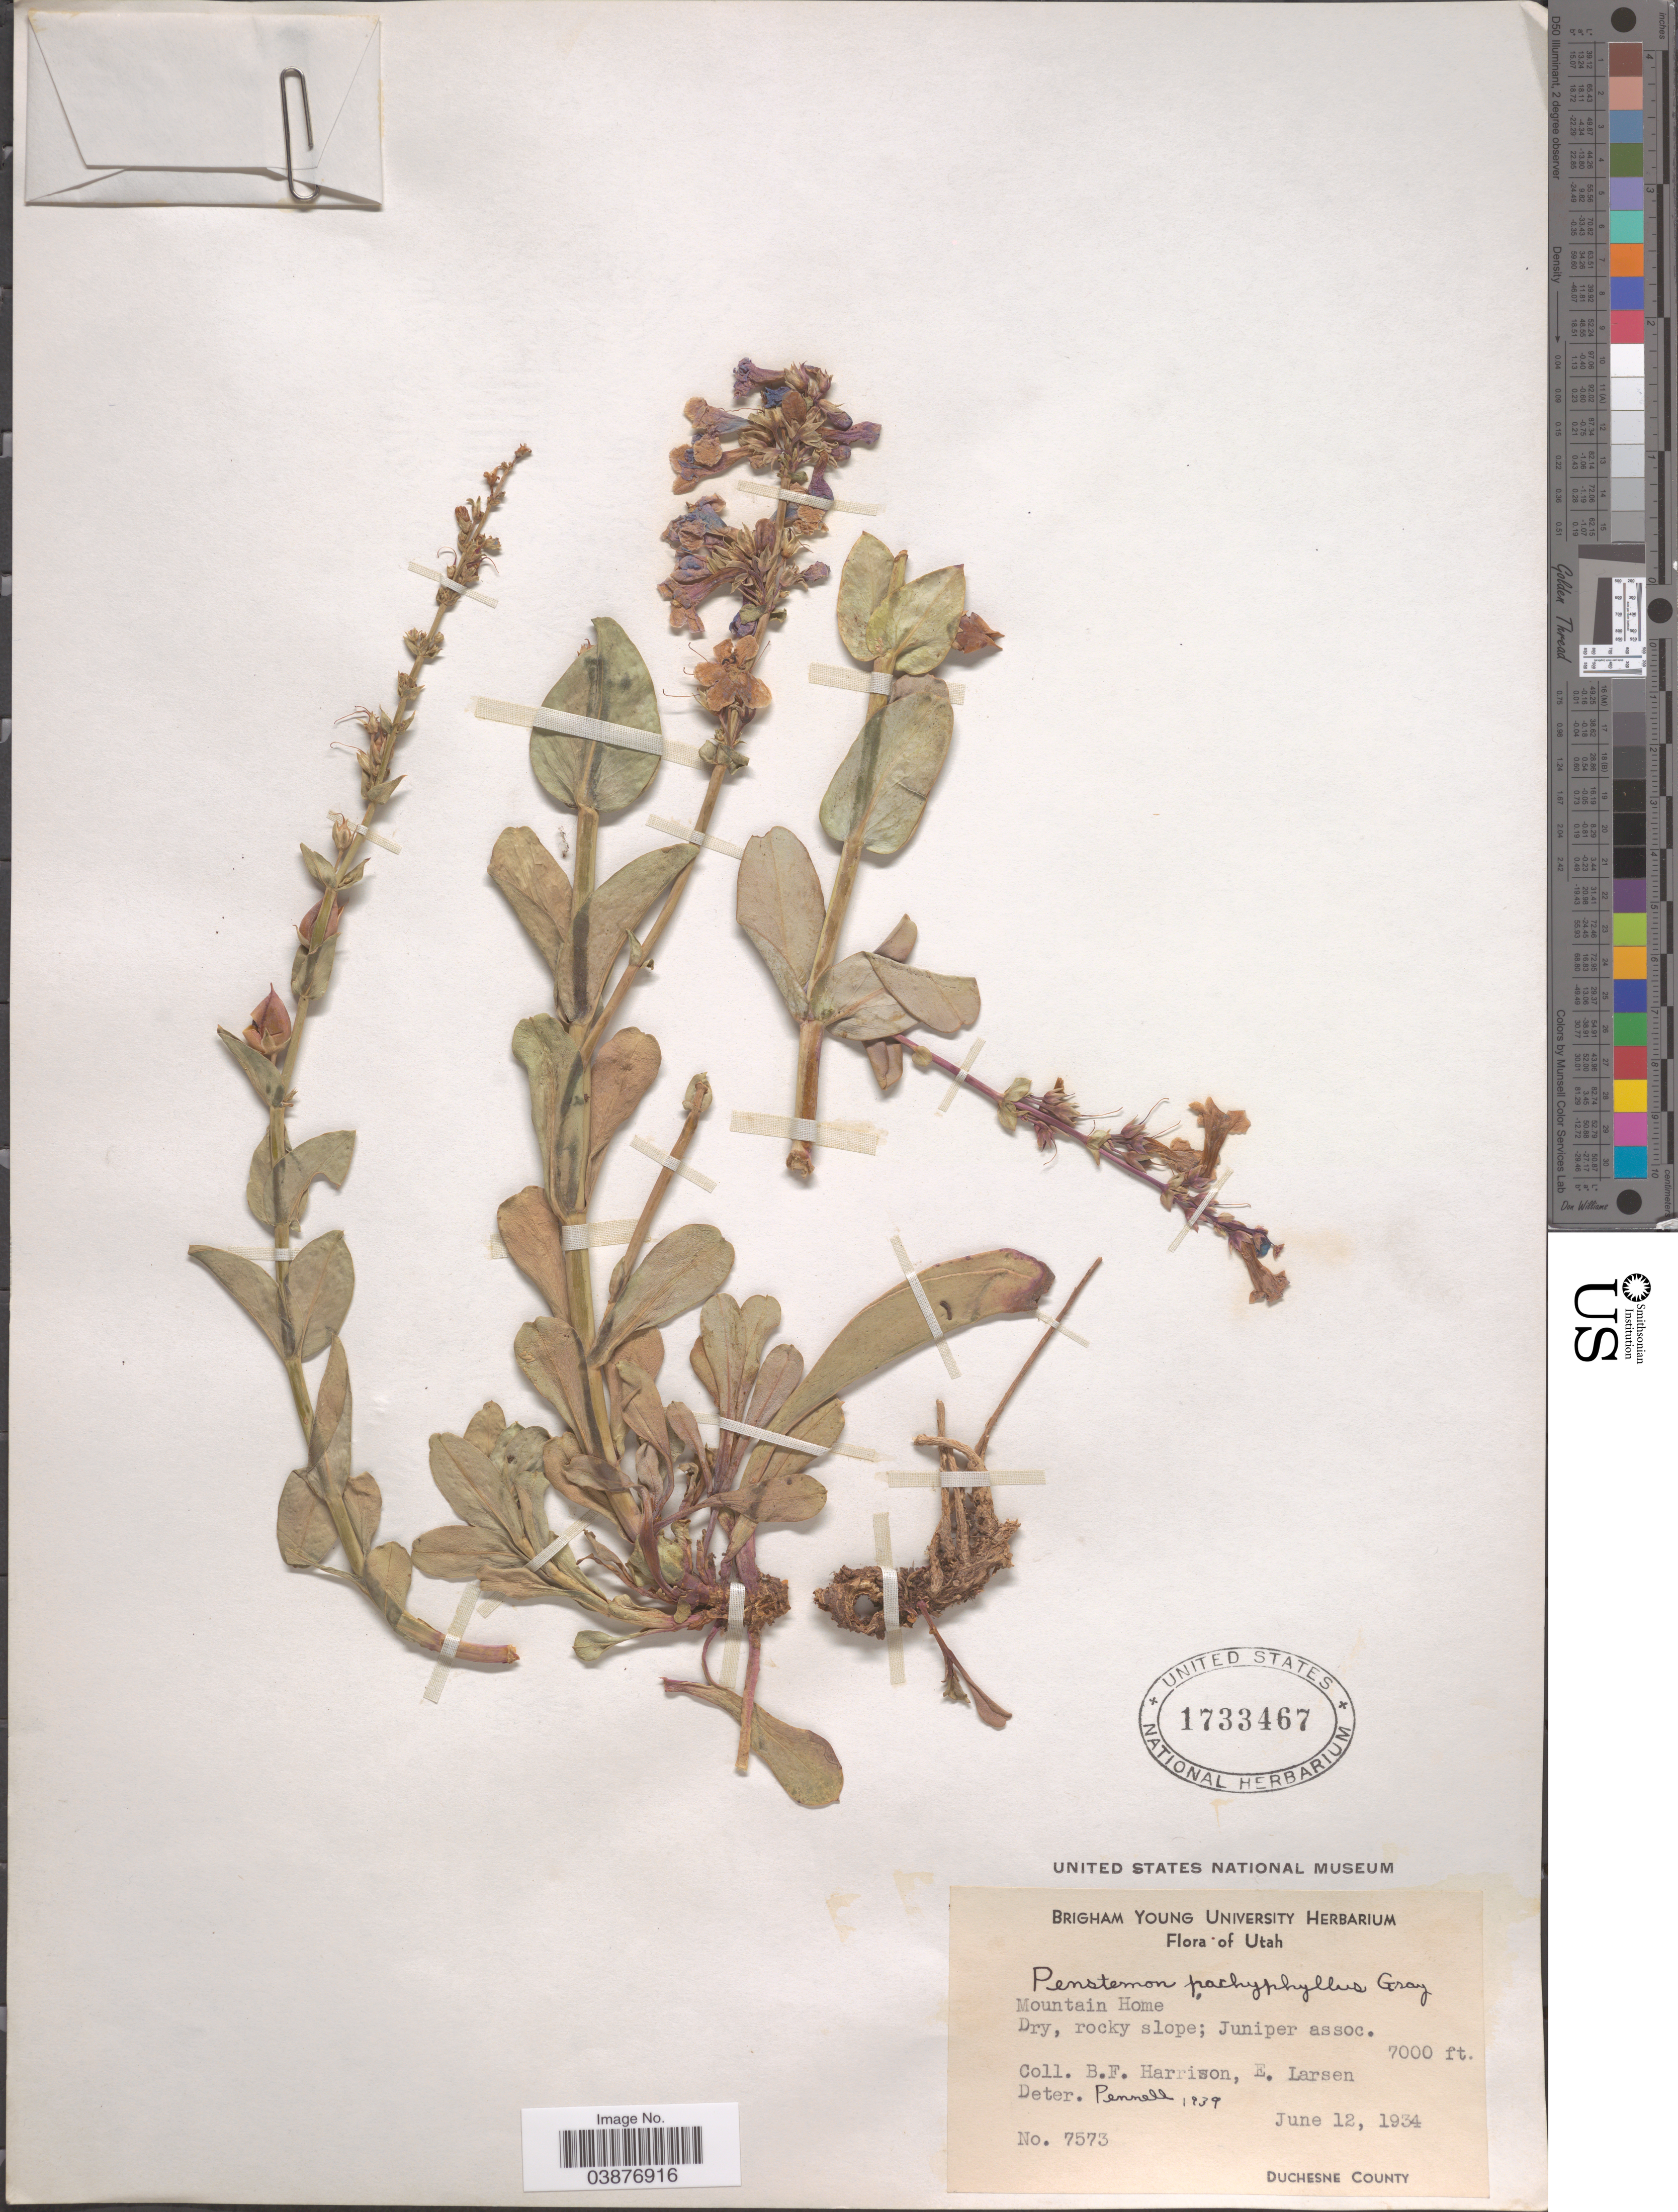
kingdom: Plantae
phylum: Tracheophyta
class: Magnoliopsida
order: Lamiales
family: Plantaginaceae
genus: Penstemon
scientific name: Penstemon pachyphyllus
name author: A. Gray ex Rydb.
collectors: B. F. Harrison & E. Larsen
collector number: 7573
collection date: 1934-06-12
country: United States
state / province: Utah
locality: Mountain Home. Duchesne County.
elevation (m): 2134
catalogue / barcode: US 1733467